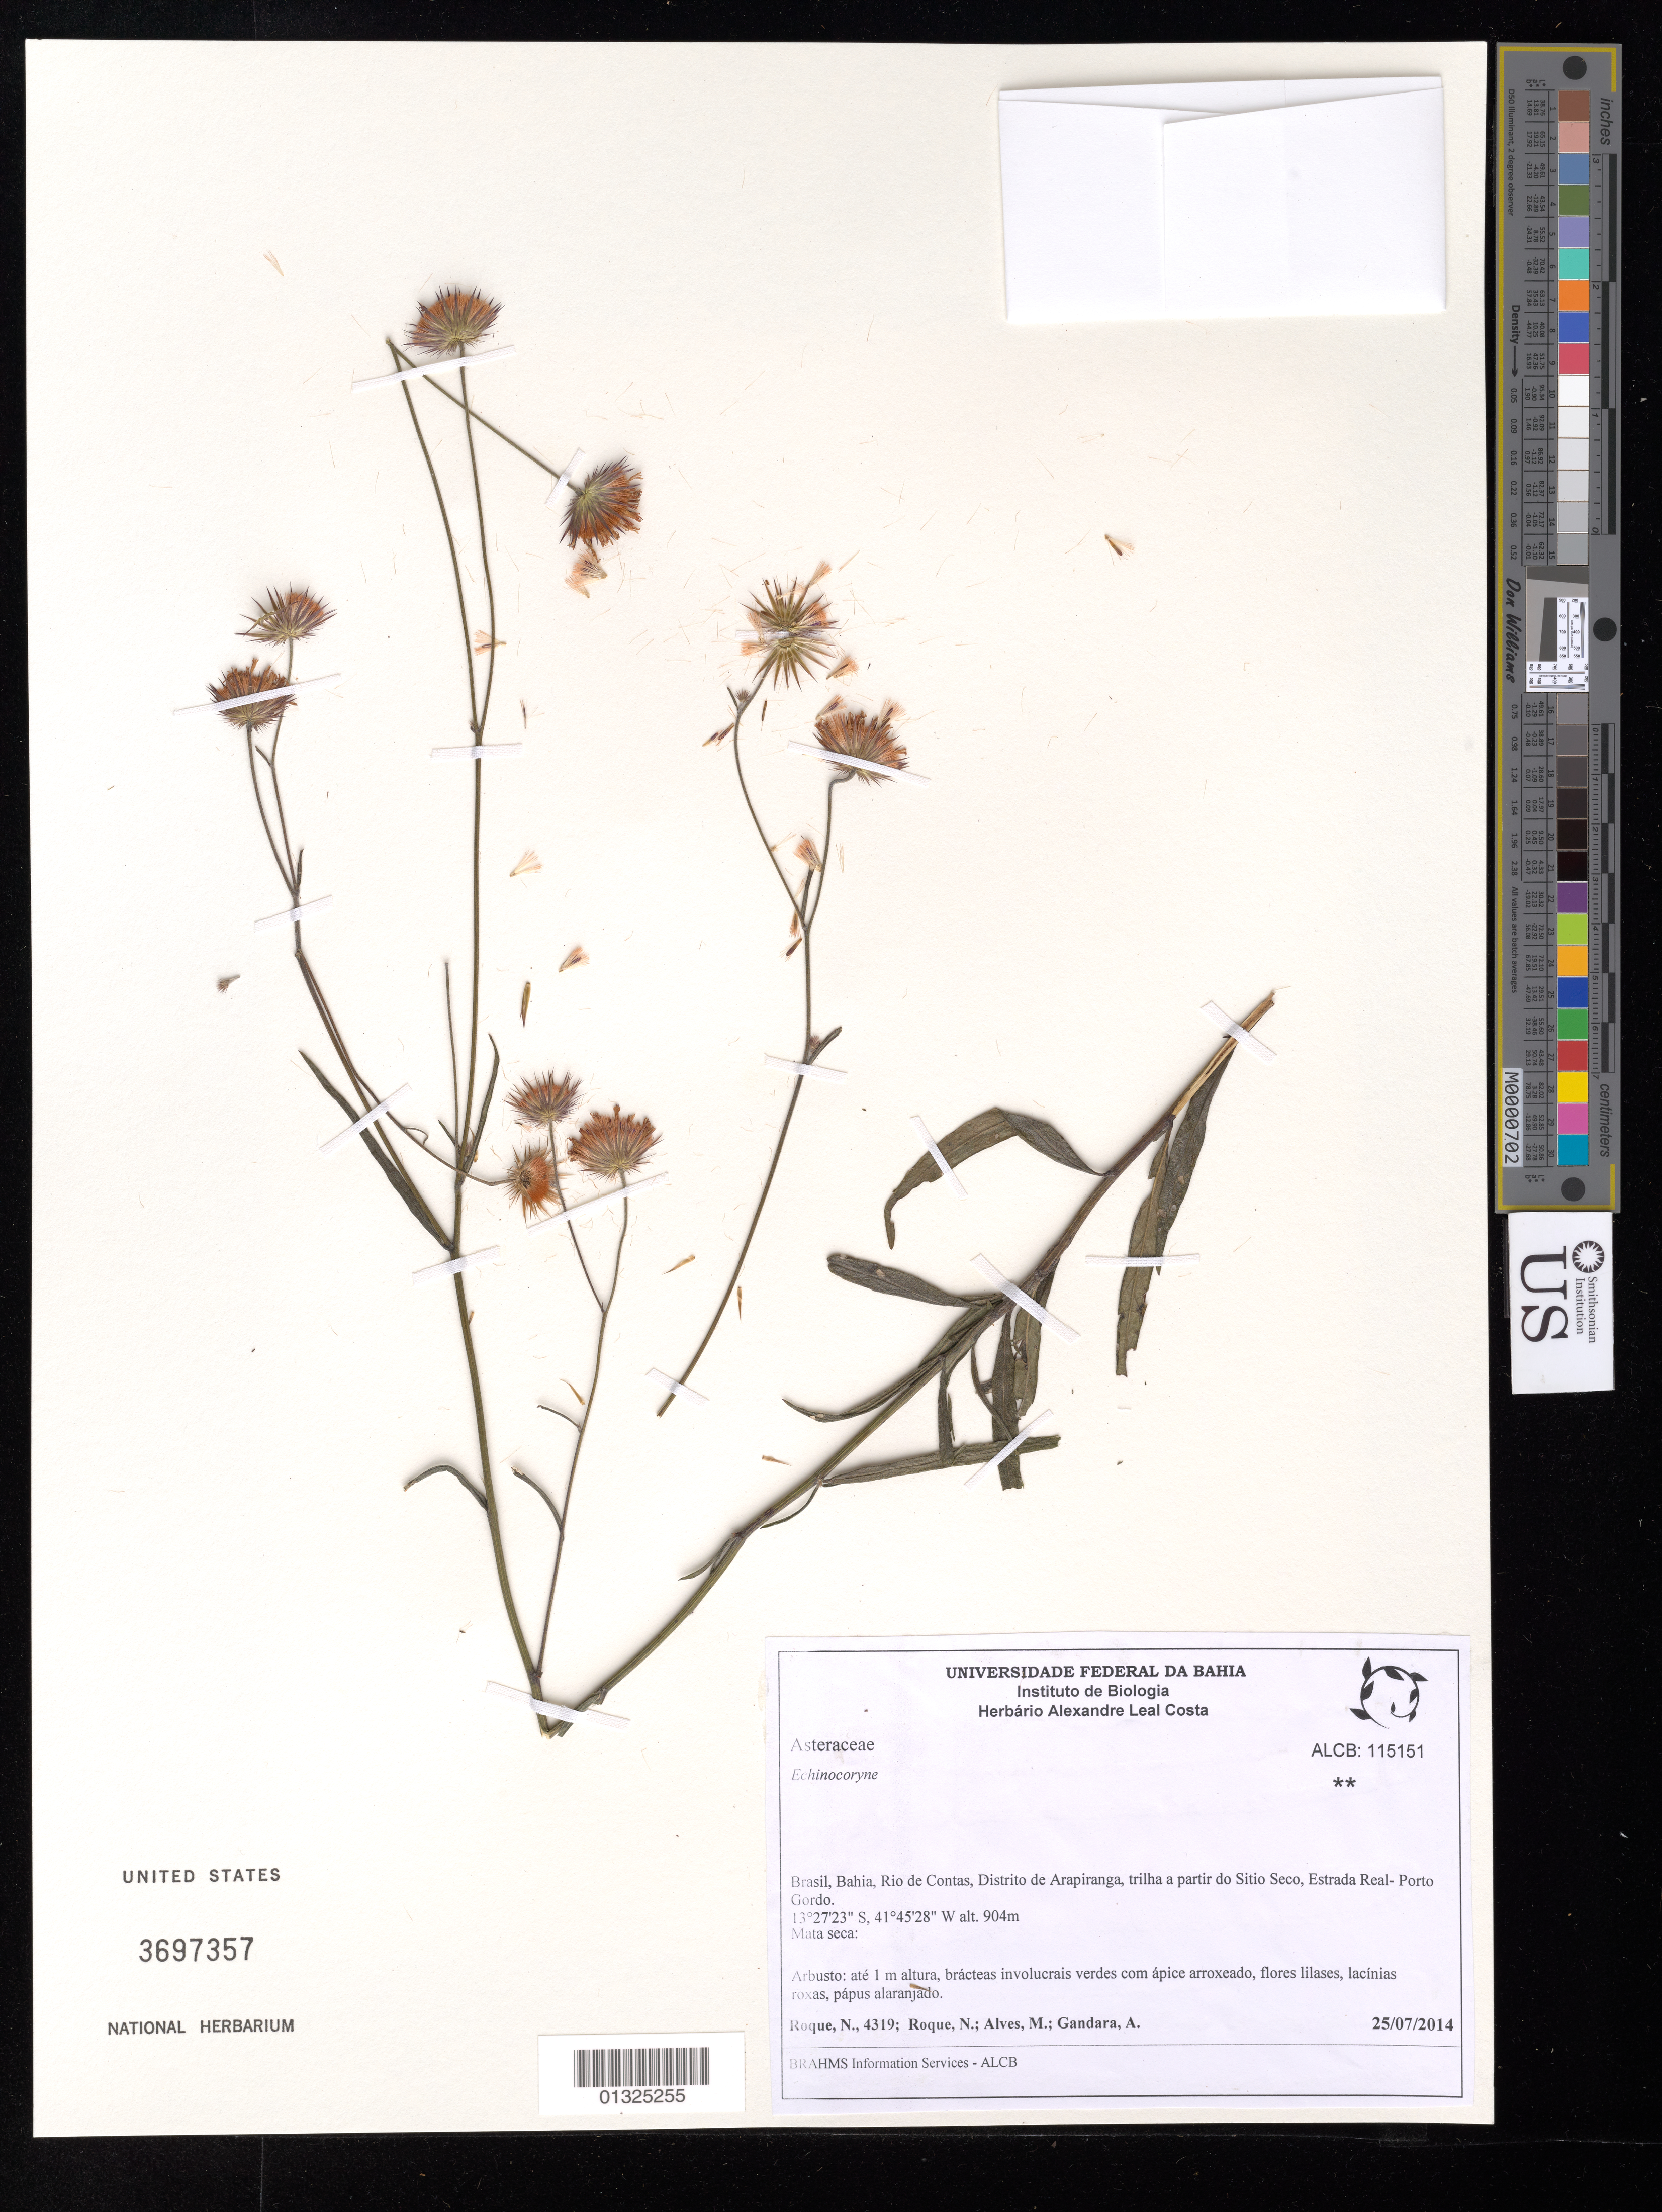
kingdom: Plantae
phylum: Tracheophyta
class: Magnoliopsida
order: Asterales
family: Asteraceae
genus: Echinocoryne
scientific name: Echinocoryne sp.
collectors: N. Roque, M. Alves & A. Gándara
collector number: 4319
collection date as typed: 25 July 2014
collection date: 2014-07-25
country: Brazil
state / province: Bahia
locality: Rio de Contas, Distrito de Arapiranga, trilha a partir do Sitio Seco, Estrada Real - Porto Gordo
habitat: Mata seca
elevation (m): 904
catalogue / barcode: US 3697357